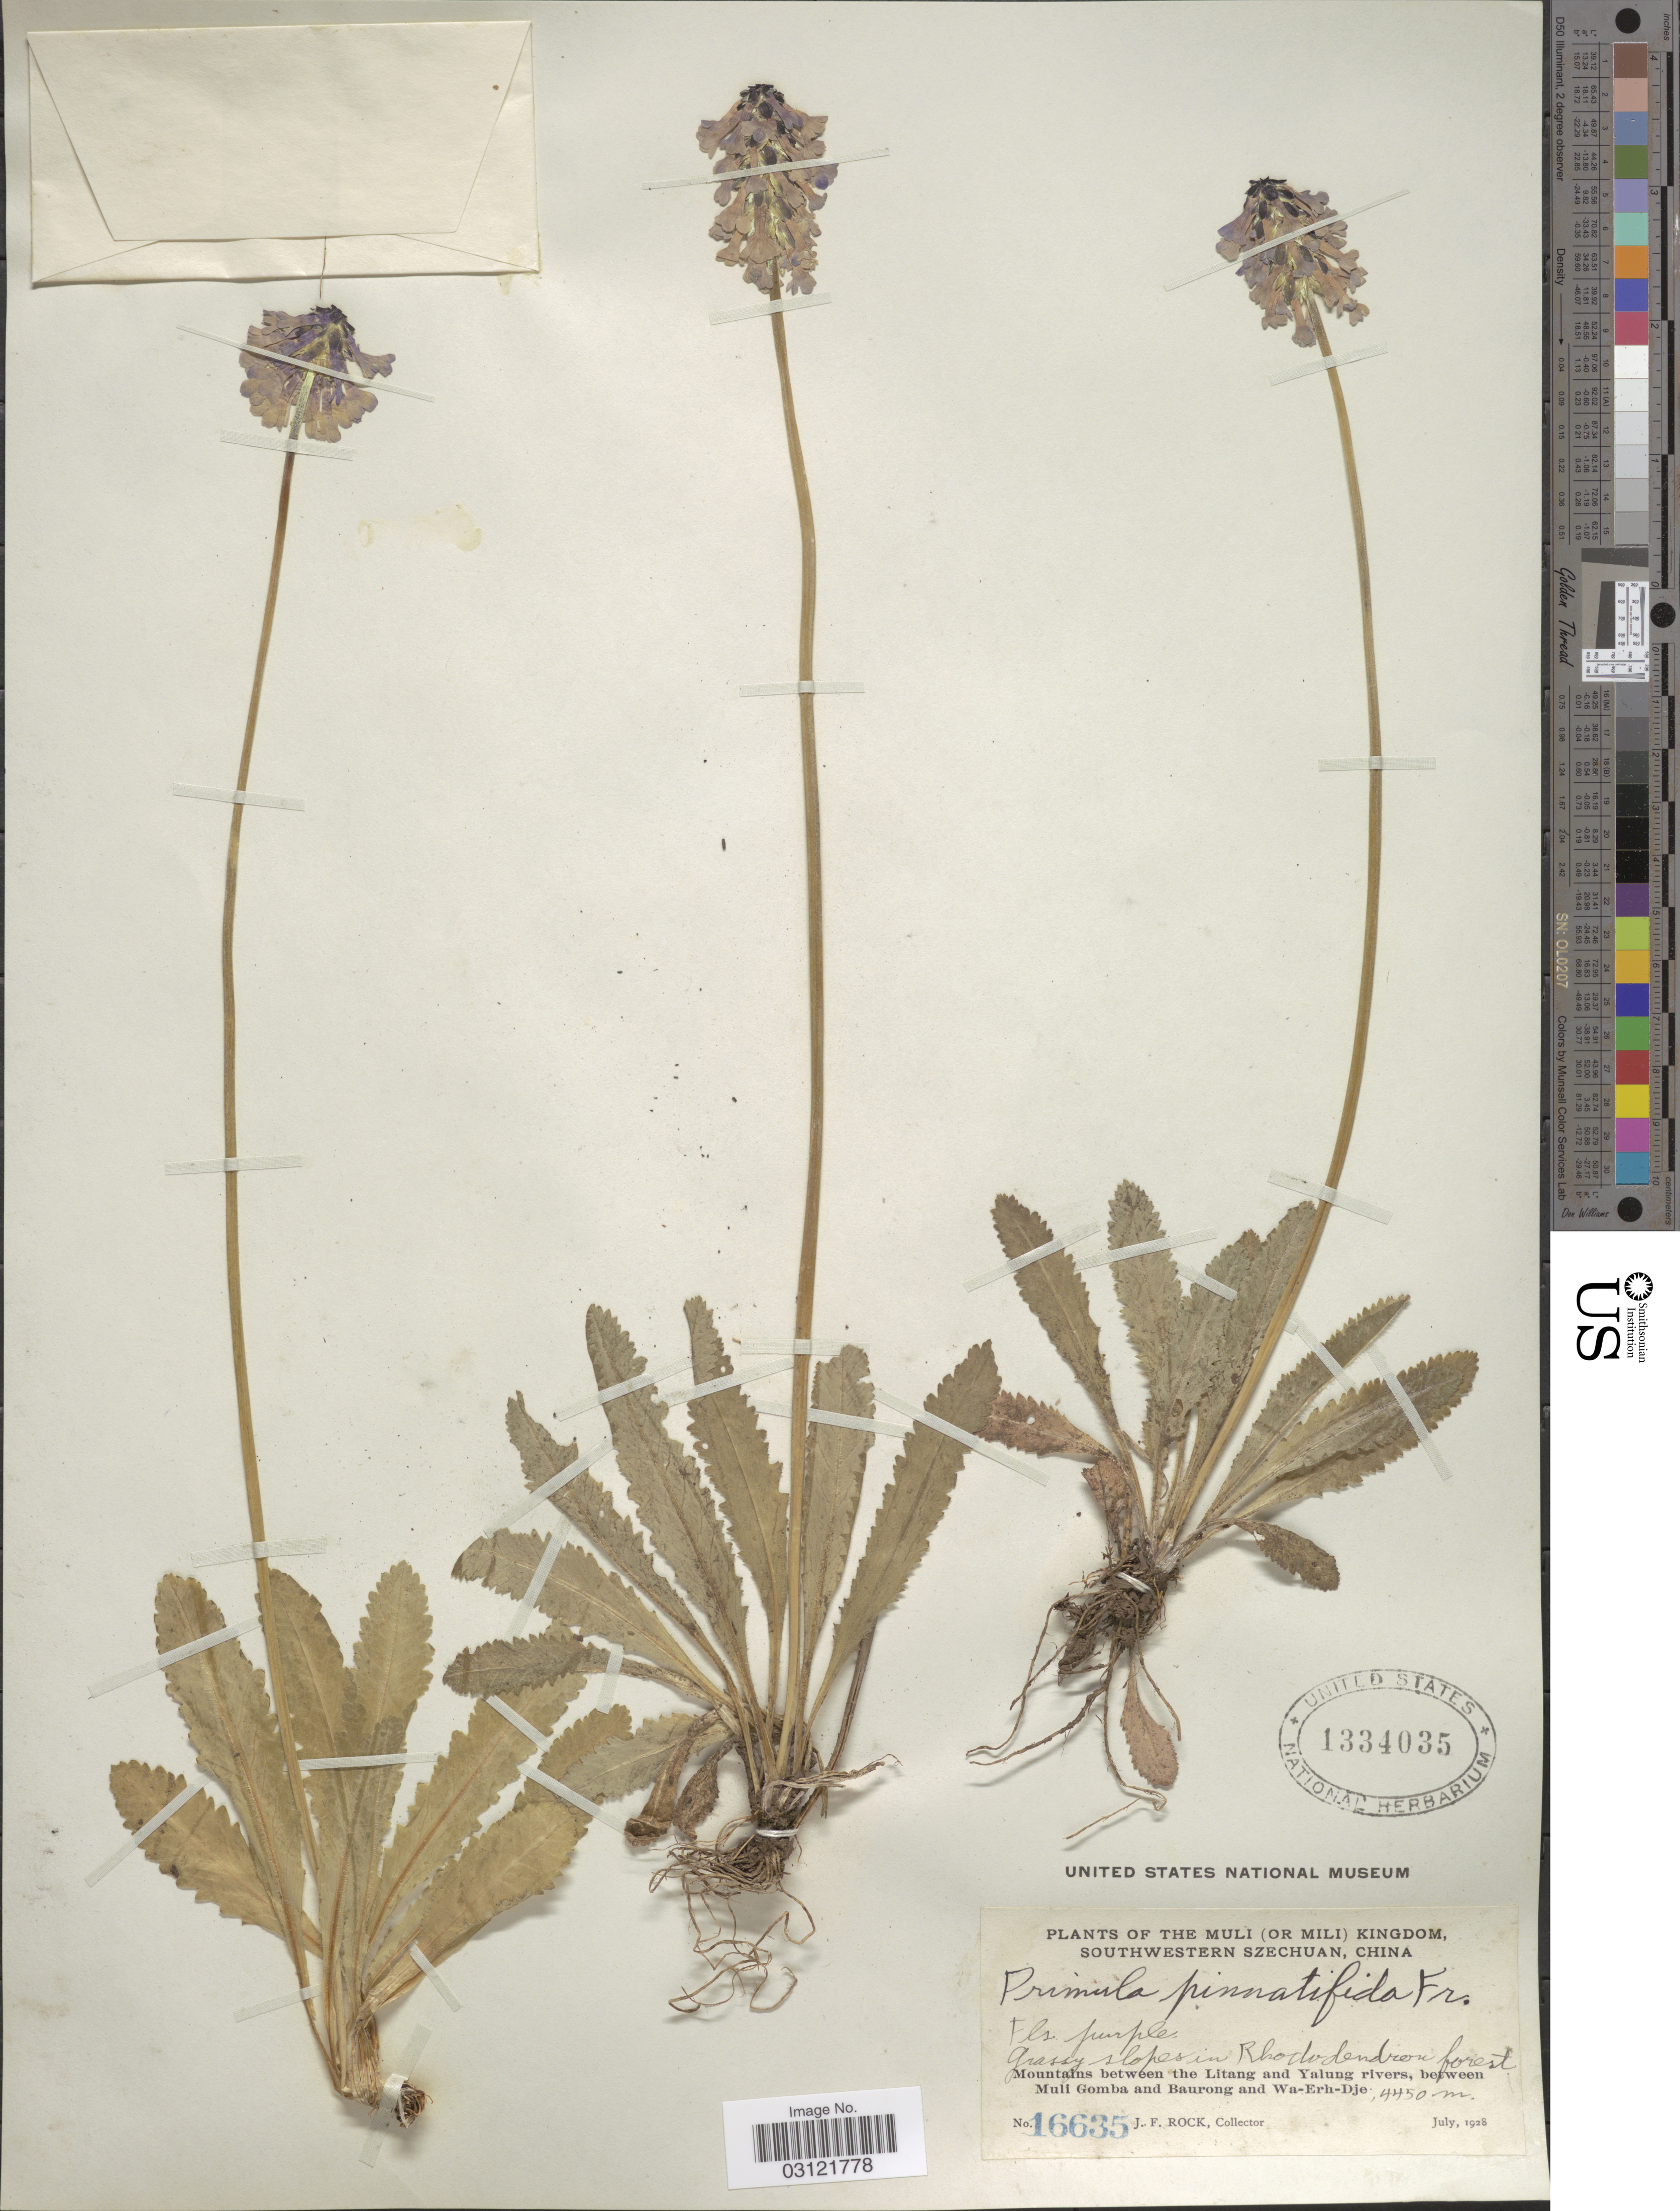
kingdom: Plantae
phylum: Tracheophyta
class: Magnoliopsida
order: Ericales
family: Primulaceae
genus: Primula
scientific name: Primula pinnatifida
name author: Franch.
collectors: J. Rock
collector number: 16635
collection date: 1928-07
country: China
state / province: Sichuan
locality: The Muli (or Mili) Kingdom, Southwestern Szechuan. Mountains between the Litang and Yalung rivers, between Muli Gomba and Baurong and Wa-Erh-Dje.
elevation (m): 4450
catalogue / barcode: US 1334035